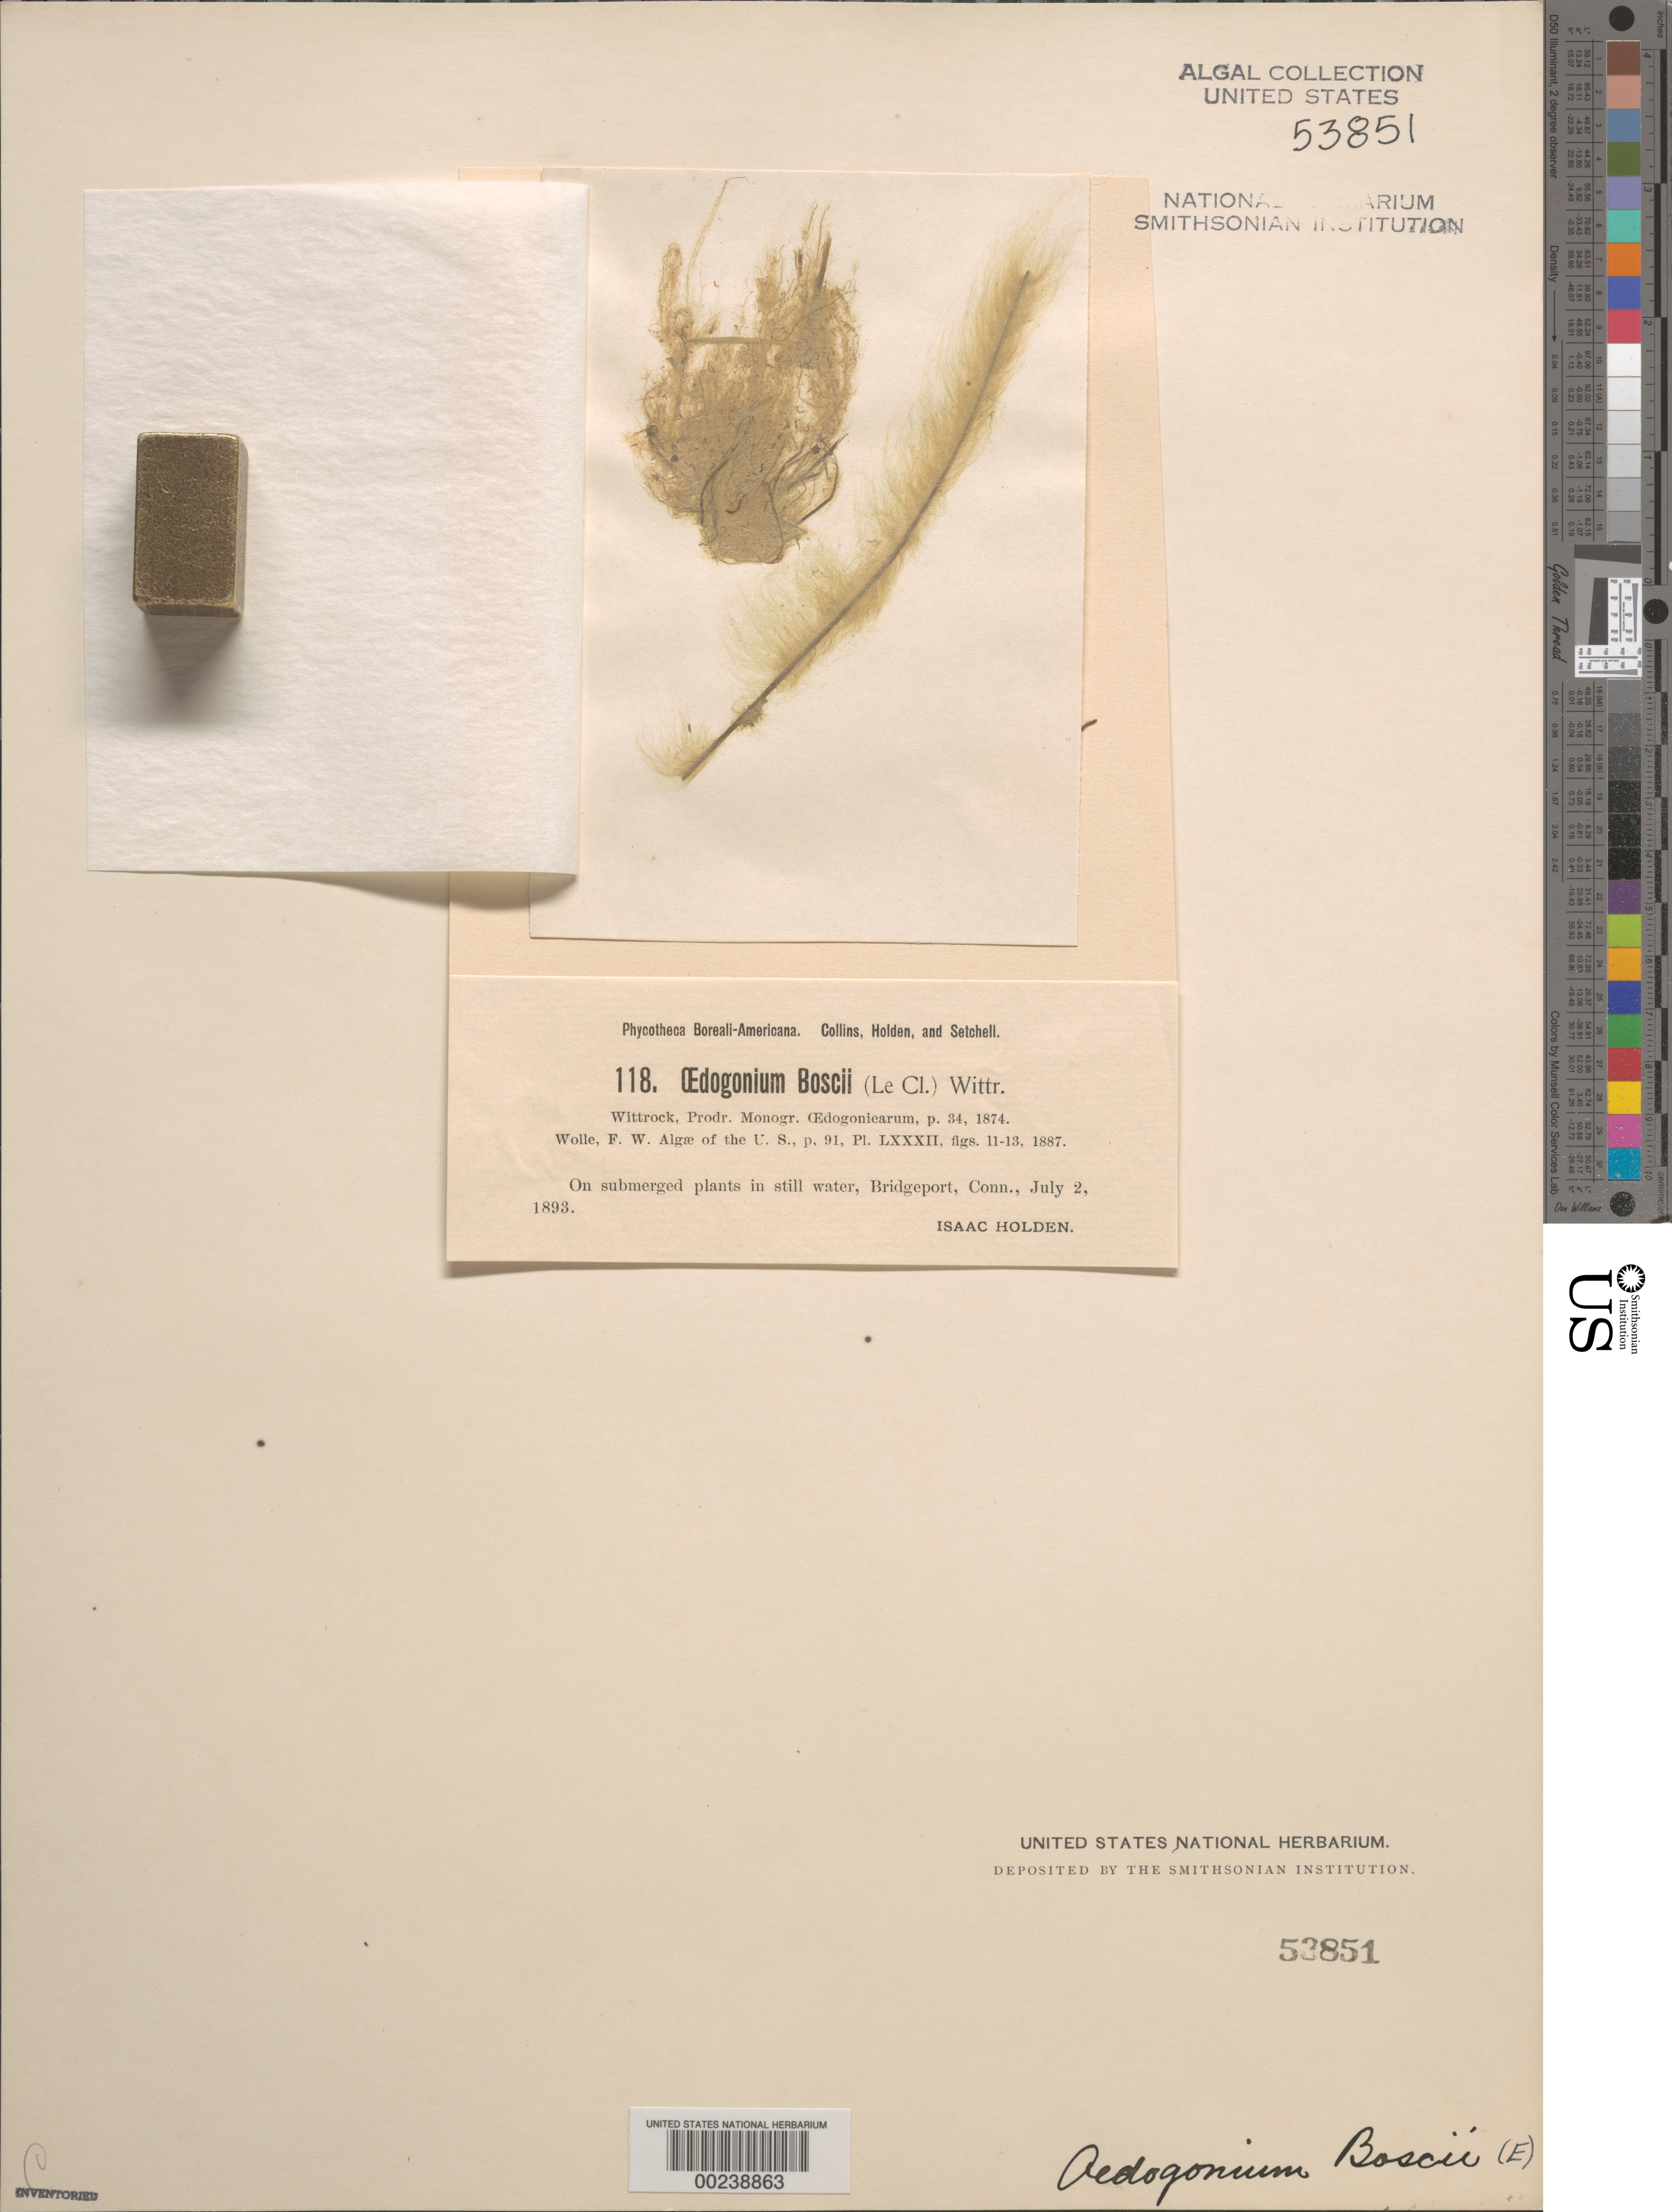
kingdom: Plantae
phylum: Chlorophyta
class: Chlorophyceae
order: Oedogoniales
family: Oedogoniaceae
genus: Oedogonium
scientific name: Oedogonium boscii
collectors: I. Holden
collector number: PB-A 118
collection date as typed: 02 Jul 1893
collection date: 1893-07-02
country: United States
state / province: Connecticut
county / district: Fairfield County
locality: Bridgeport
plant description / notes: Collins, Holden & Setchell, Phycotheca Boreali-Americana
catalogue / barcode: US 53851